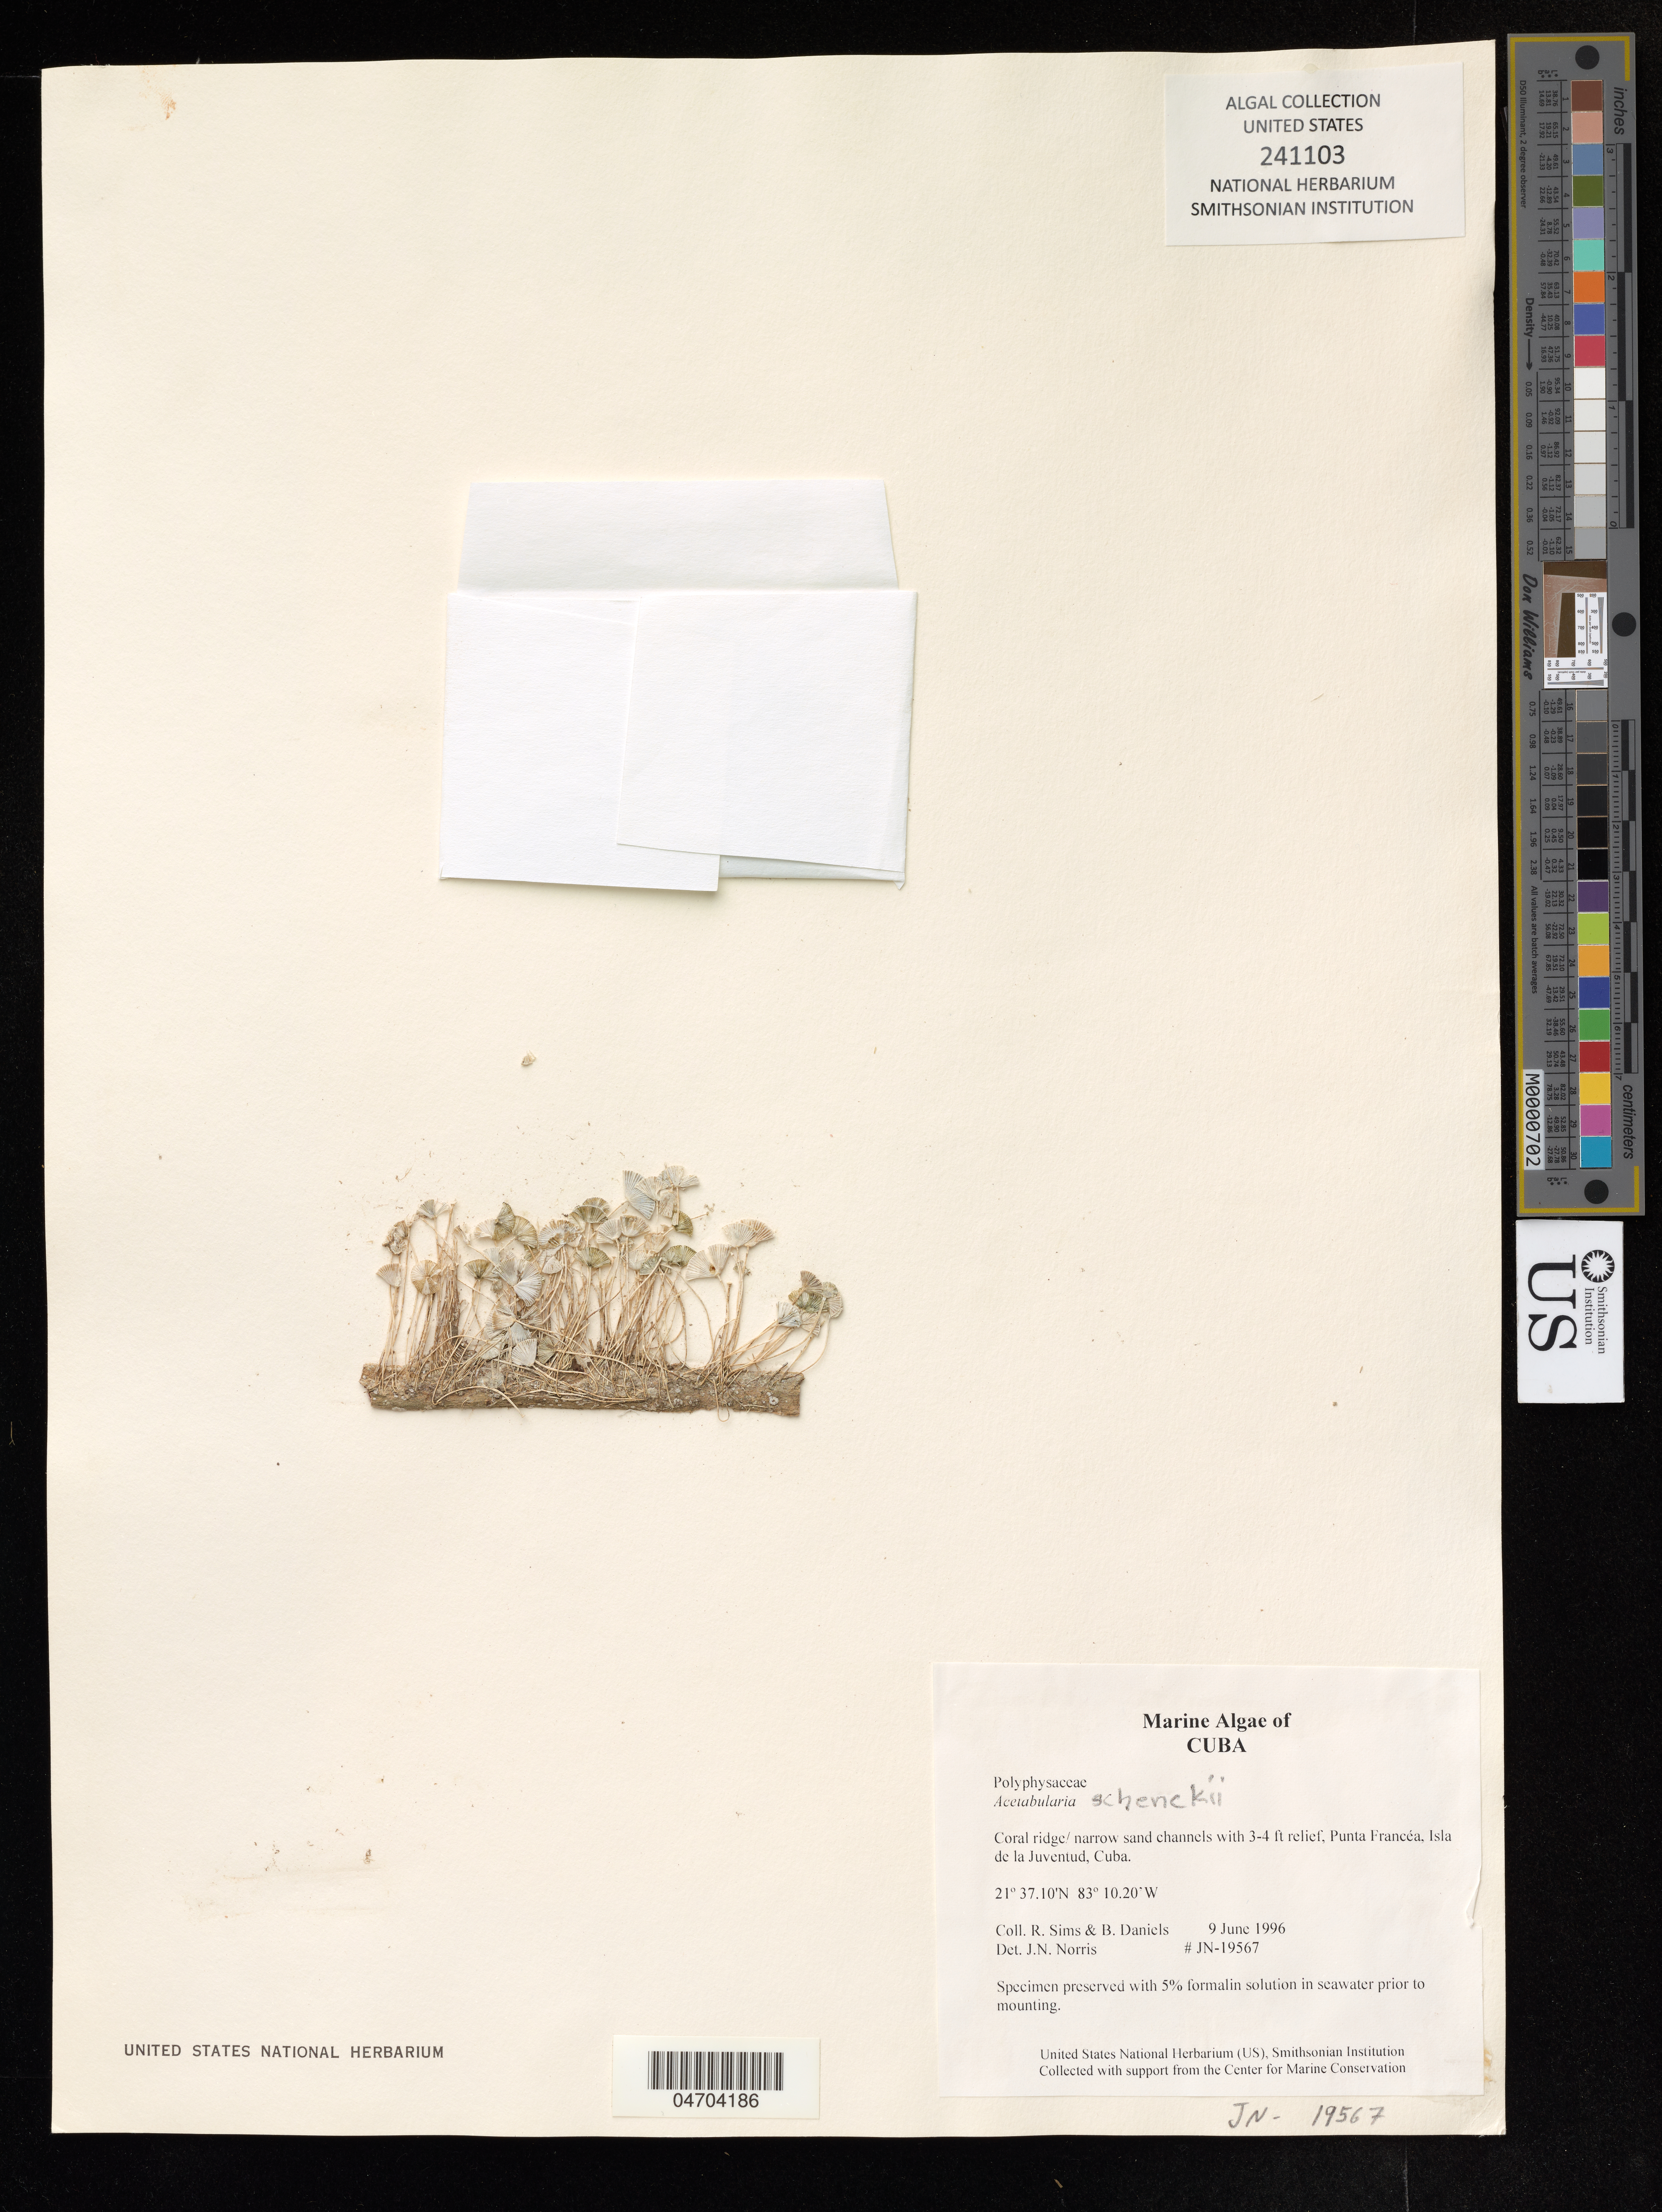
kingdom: Plantae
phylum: Chlorophyta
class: Ulvophyceae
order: Dasycladales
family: Polyphysaceae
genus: Acetabularia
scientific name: Acetabularia schenckii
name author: K. Möbius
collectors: R. Sims & B. Daniels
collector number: JN-19567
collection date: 1996-06-09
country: Cuba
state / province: Isla de la Juventud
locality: Punta Francéa.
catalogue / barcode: US 241103